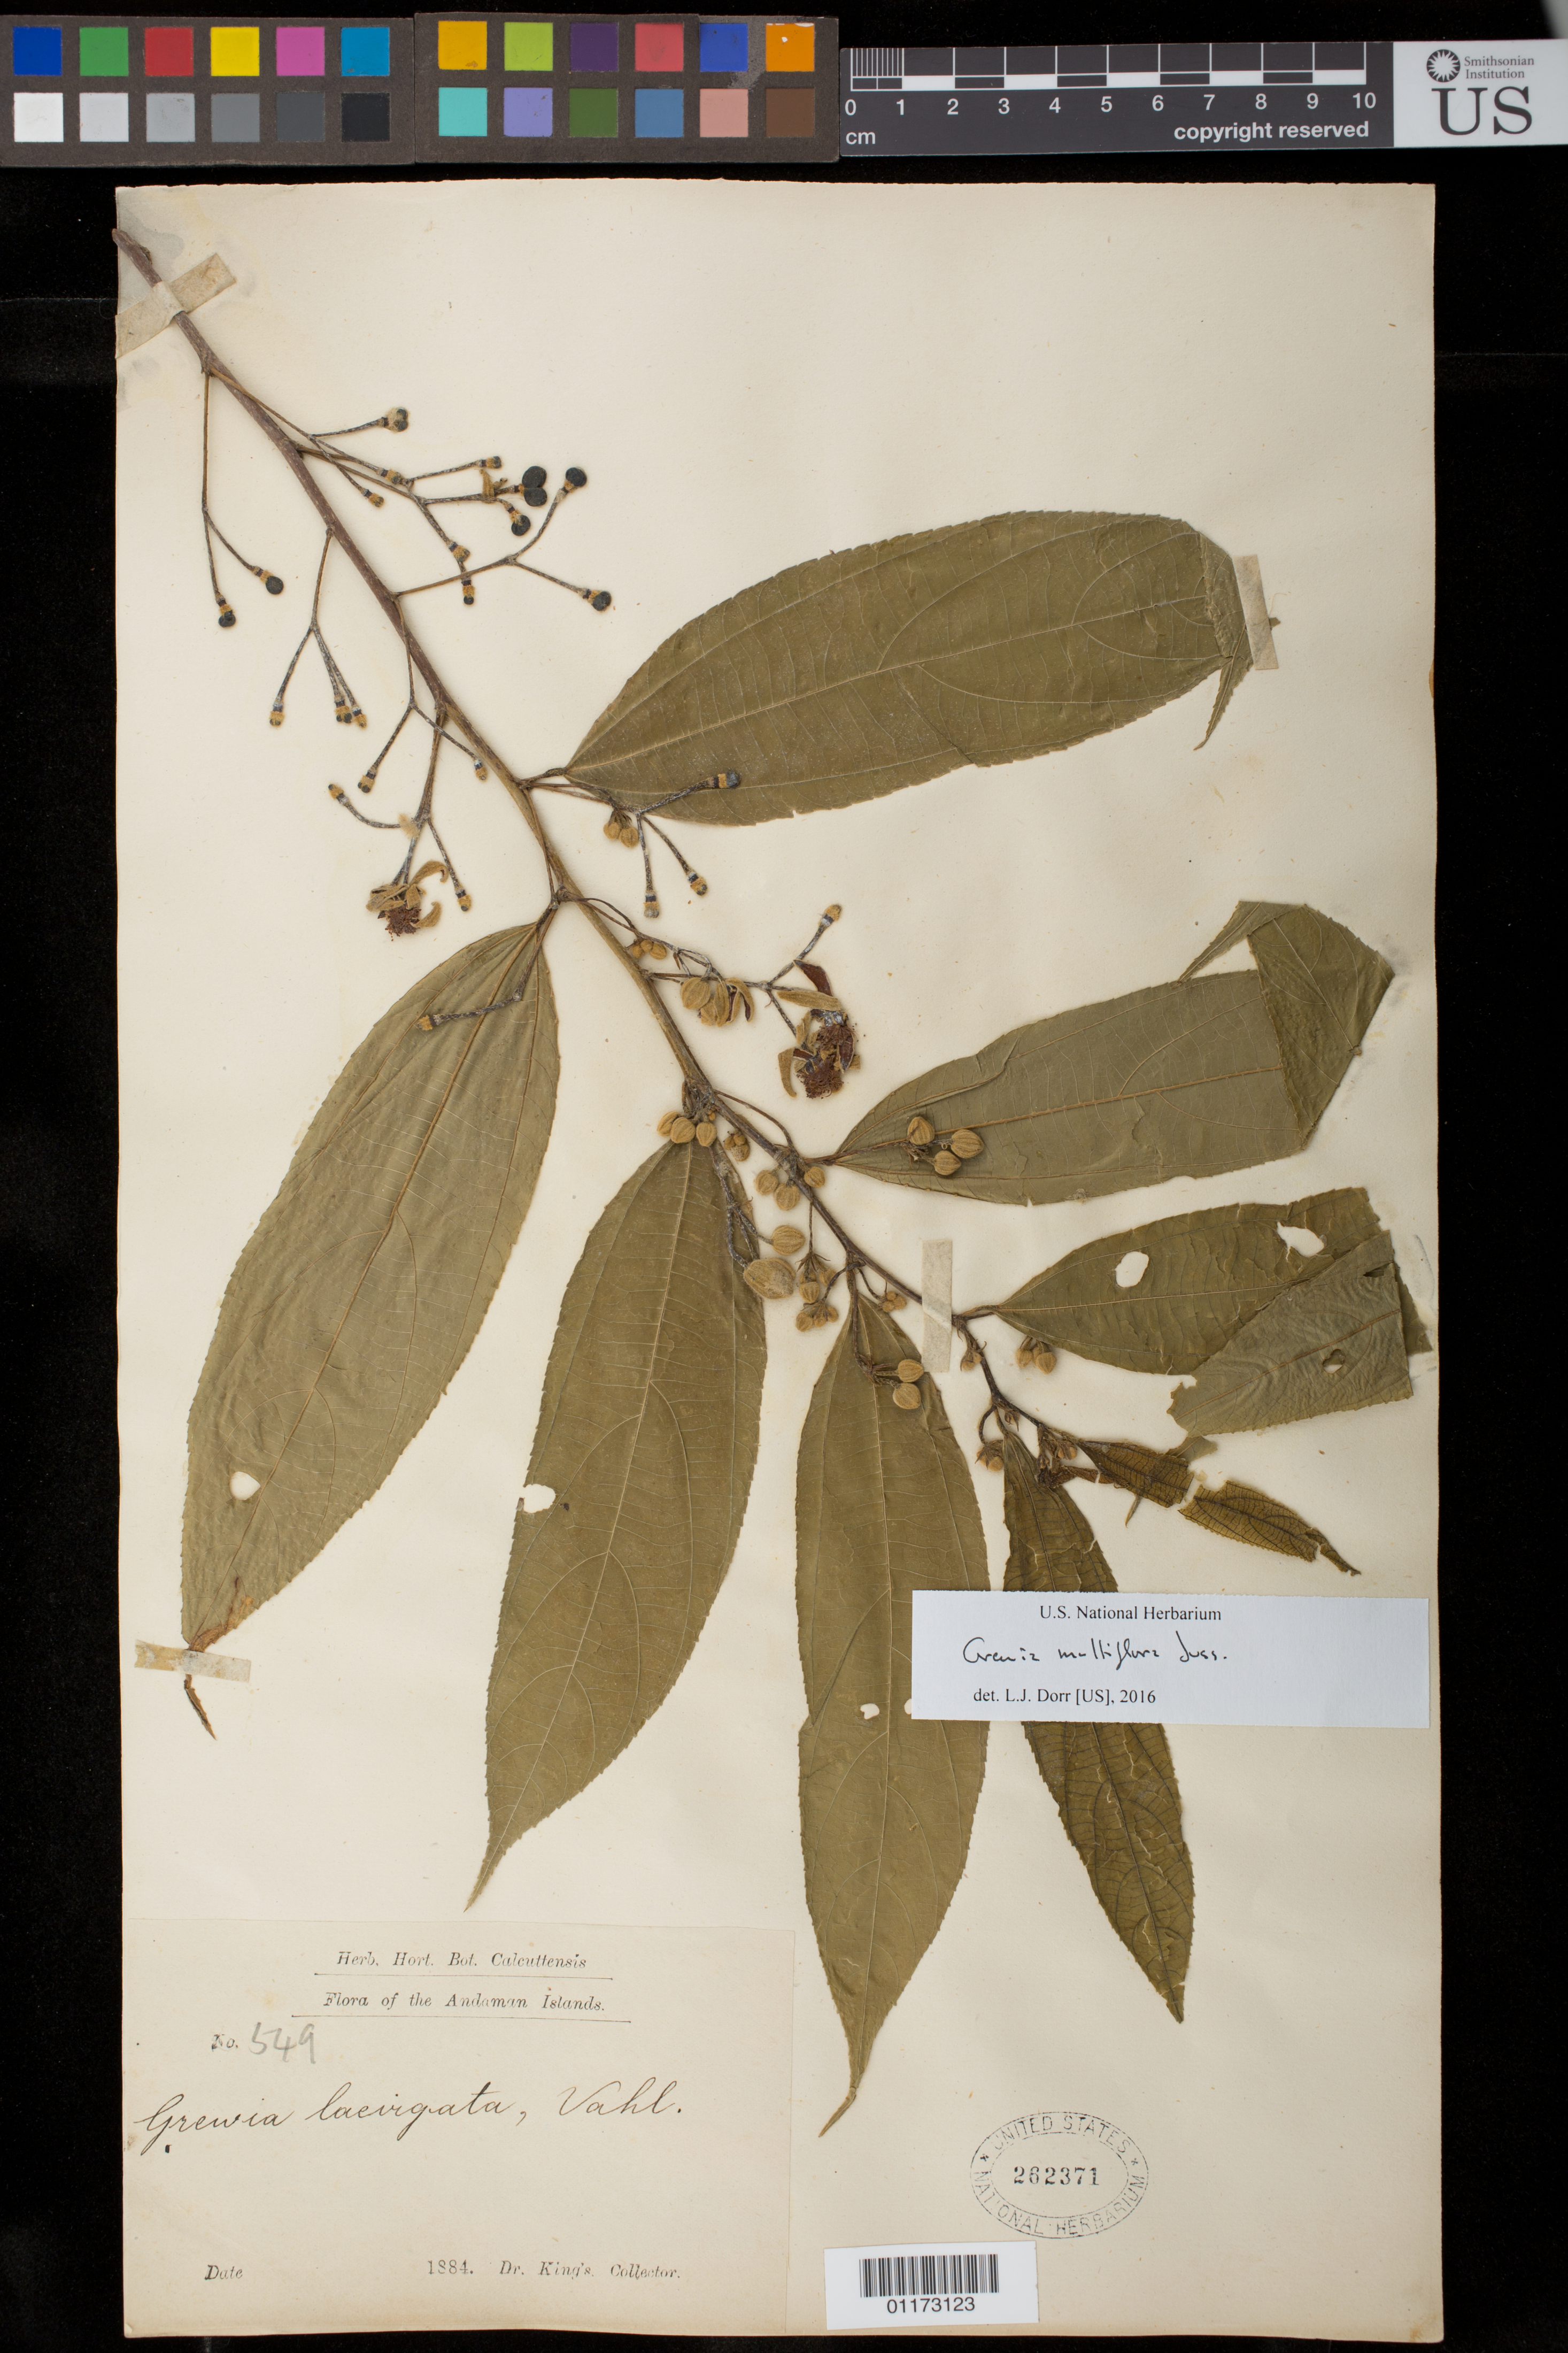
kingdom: Plantae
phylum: Tracheophyta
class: Magnoliopsida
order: Malvales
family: Malvaceae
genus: Grewia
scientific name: Grewia multiflora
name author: Juss.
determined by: Dorr, L. J., (BOT), Smithsonian Institution - National Museum of Natural History (UNITED STATES)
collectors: King, Dr.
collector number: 549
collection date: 1884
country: India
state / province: Andaman and Nicobar Islands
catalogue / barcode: US 262371